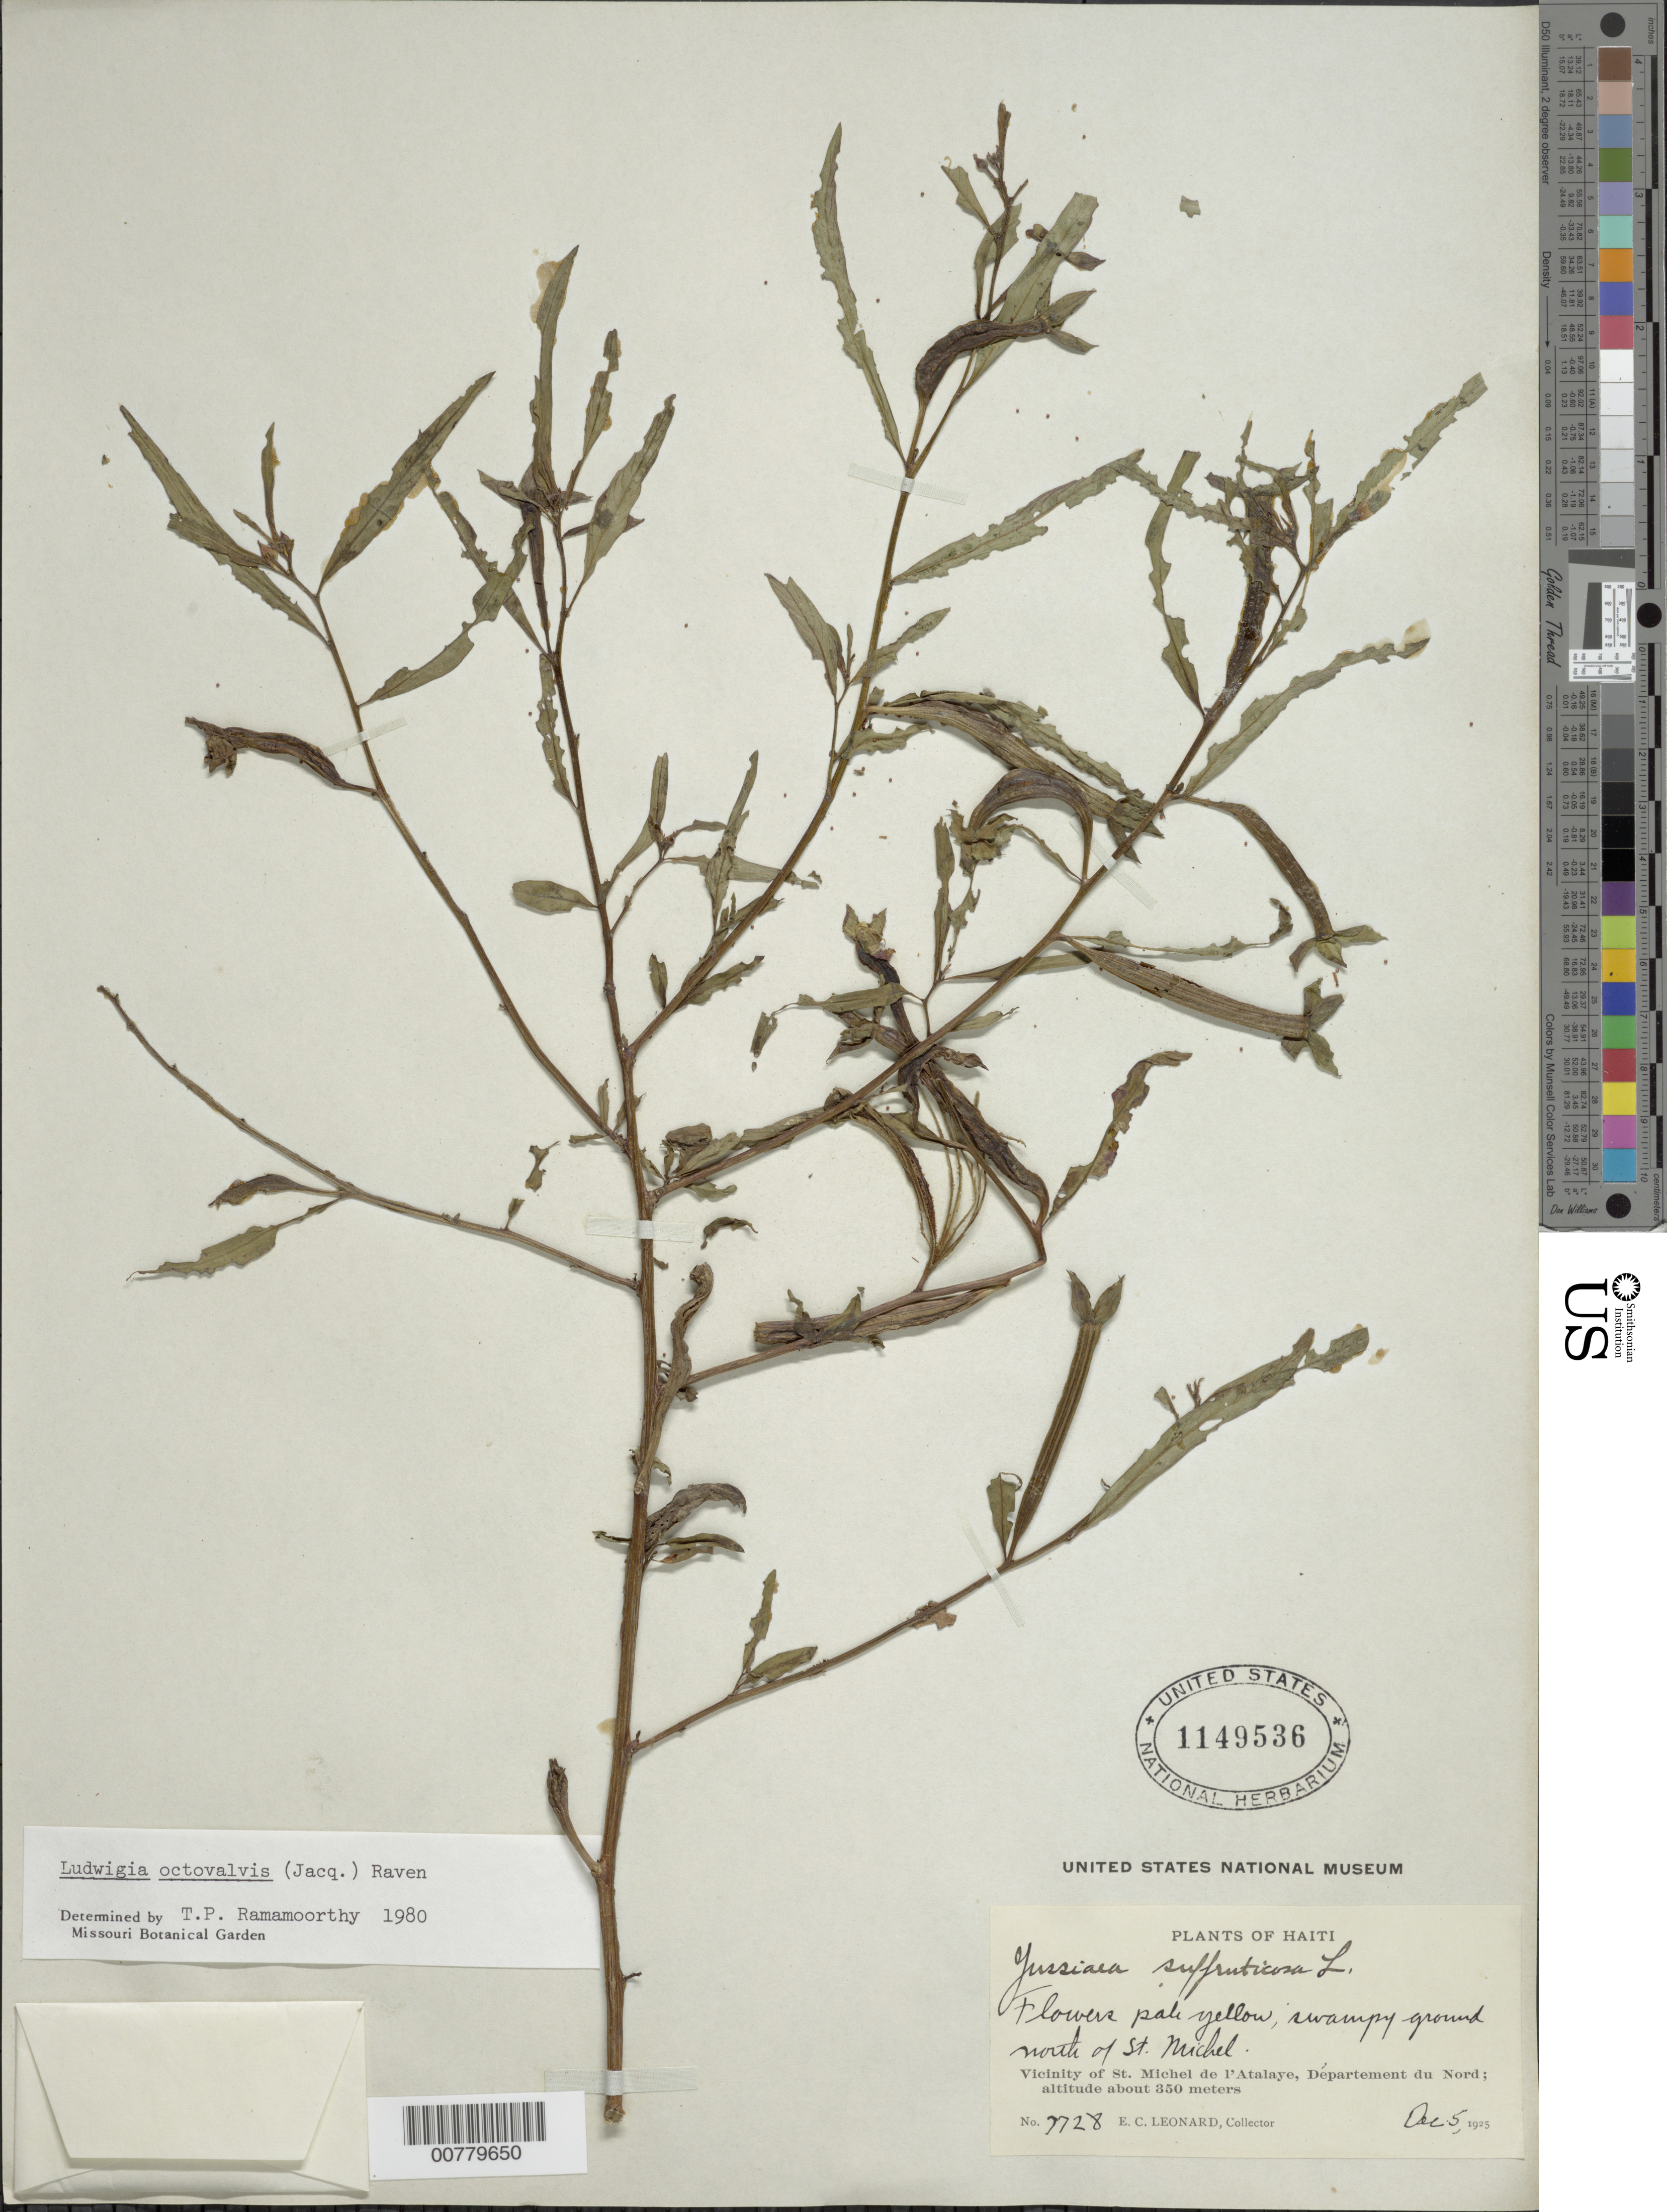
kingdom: Plantae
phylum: Tracheophyta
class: Magnoliopsida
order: Myrtales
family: Onagraceae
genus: Ludwigia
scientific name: Ludwigia octovalvis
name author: (Jacq.) P.H. Raven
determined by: Ramamoorthy, T. P.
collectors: E. C. Leonard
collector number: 7728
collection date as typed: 05 Dec 1925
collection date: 1925-12-05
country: Haiti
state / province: Nord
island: Hispaniola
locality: Vicinity of St. Michel de l'Atalaye, north of St. Michel.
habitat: Swampy ground.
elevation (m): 350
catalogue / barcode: US 1149536